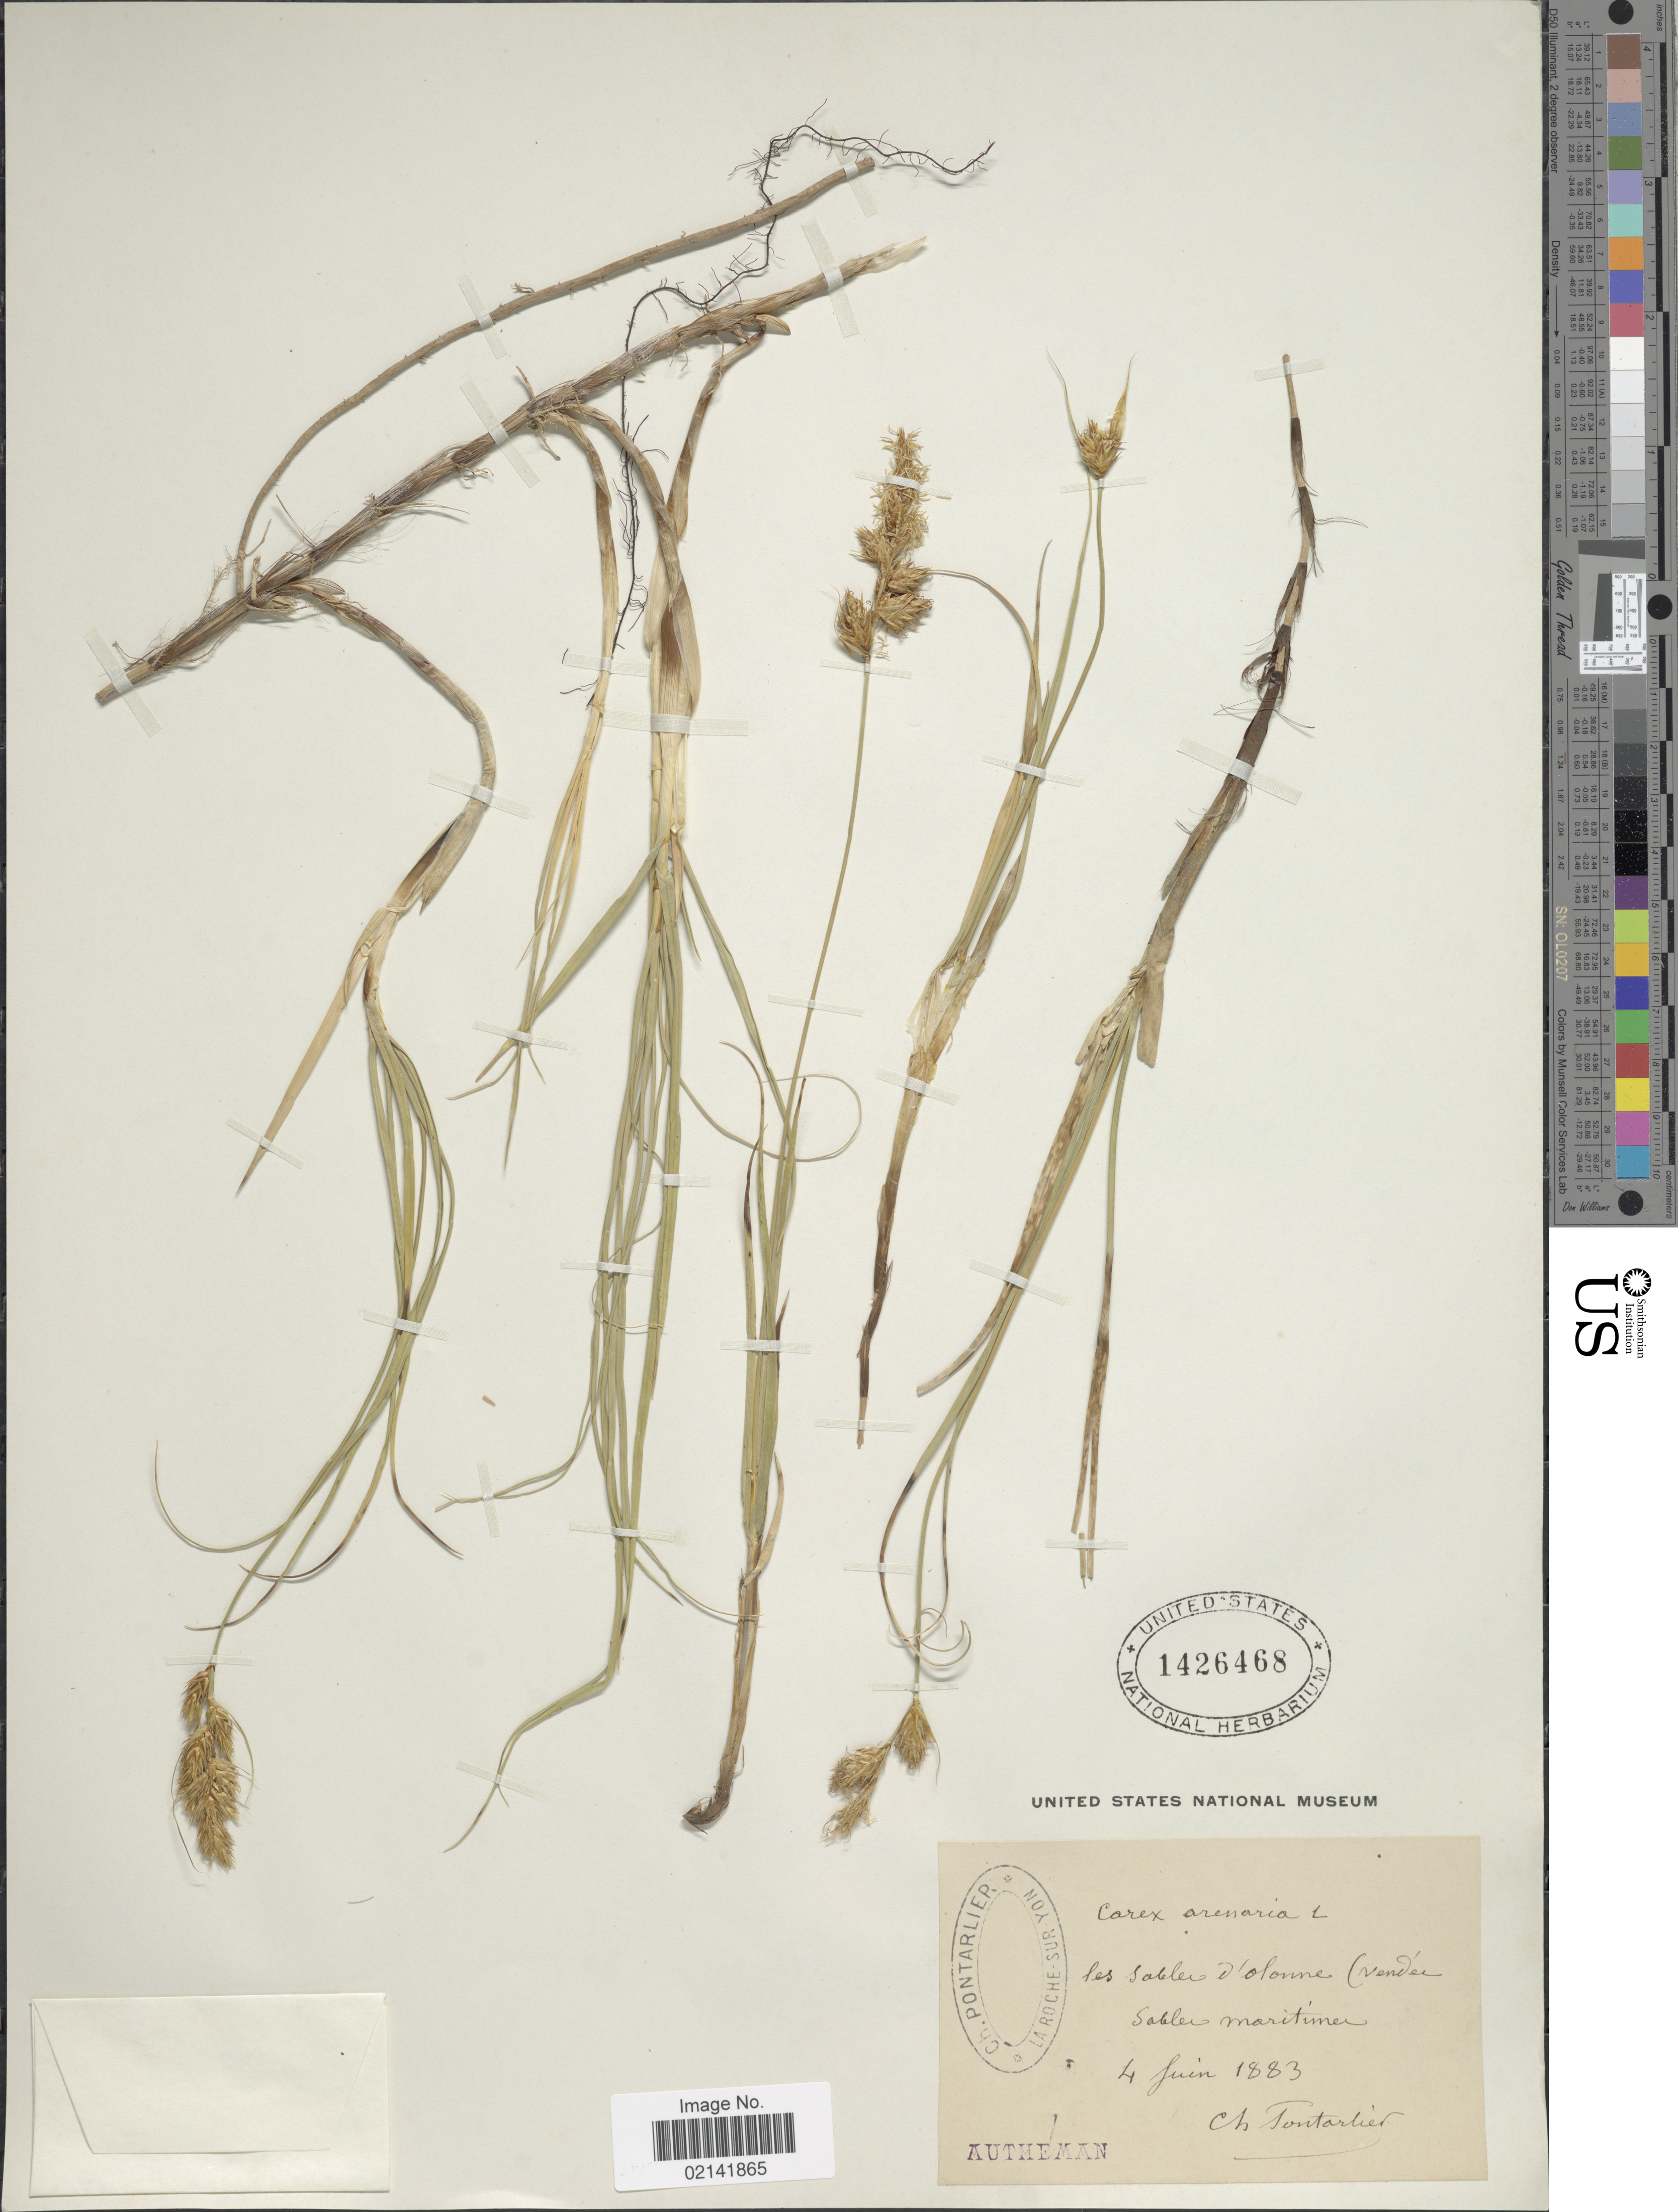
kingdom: Plantae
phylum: Tracheophyta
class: Liliopsida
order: Poales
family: Cyperaceae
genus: Carex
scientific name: Carex arenaria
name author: L.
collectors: C. Pontarlier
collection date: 1883-06-04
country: France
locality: Les sables D'oloune (vender Sabler maritimer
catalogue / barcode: US 1426468